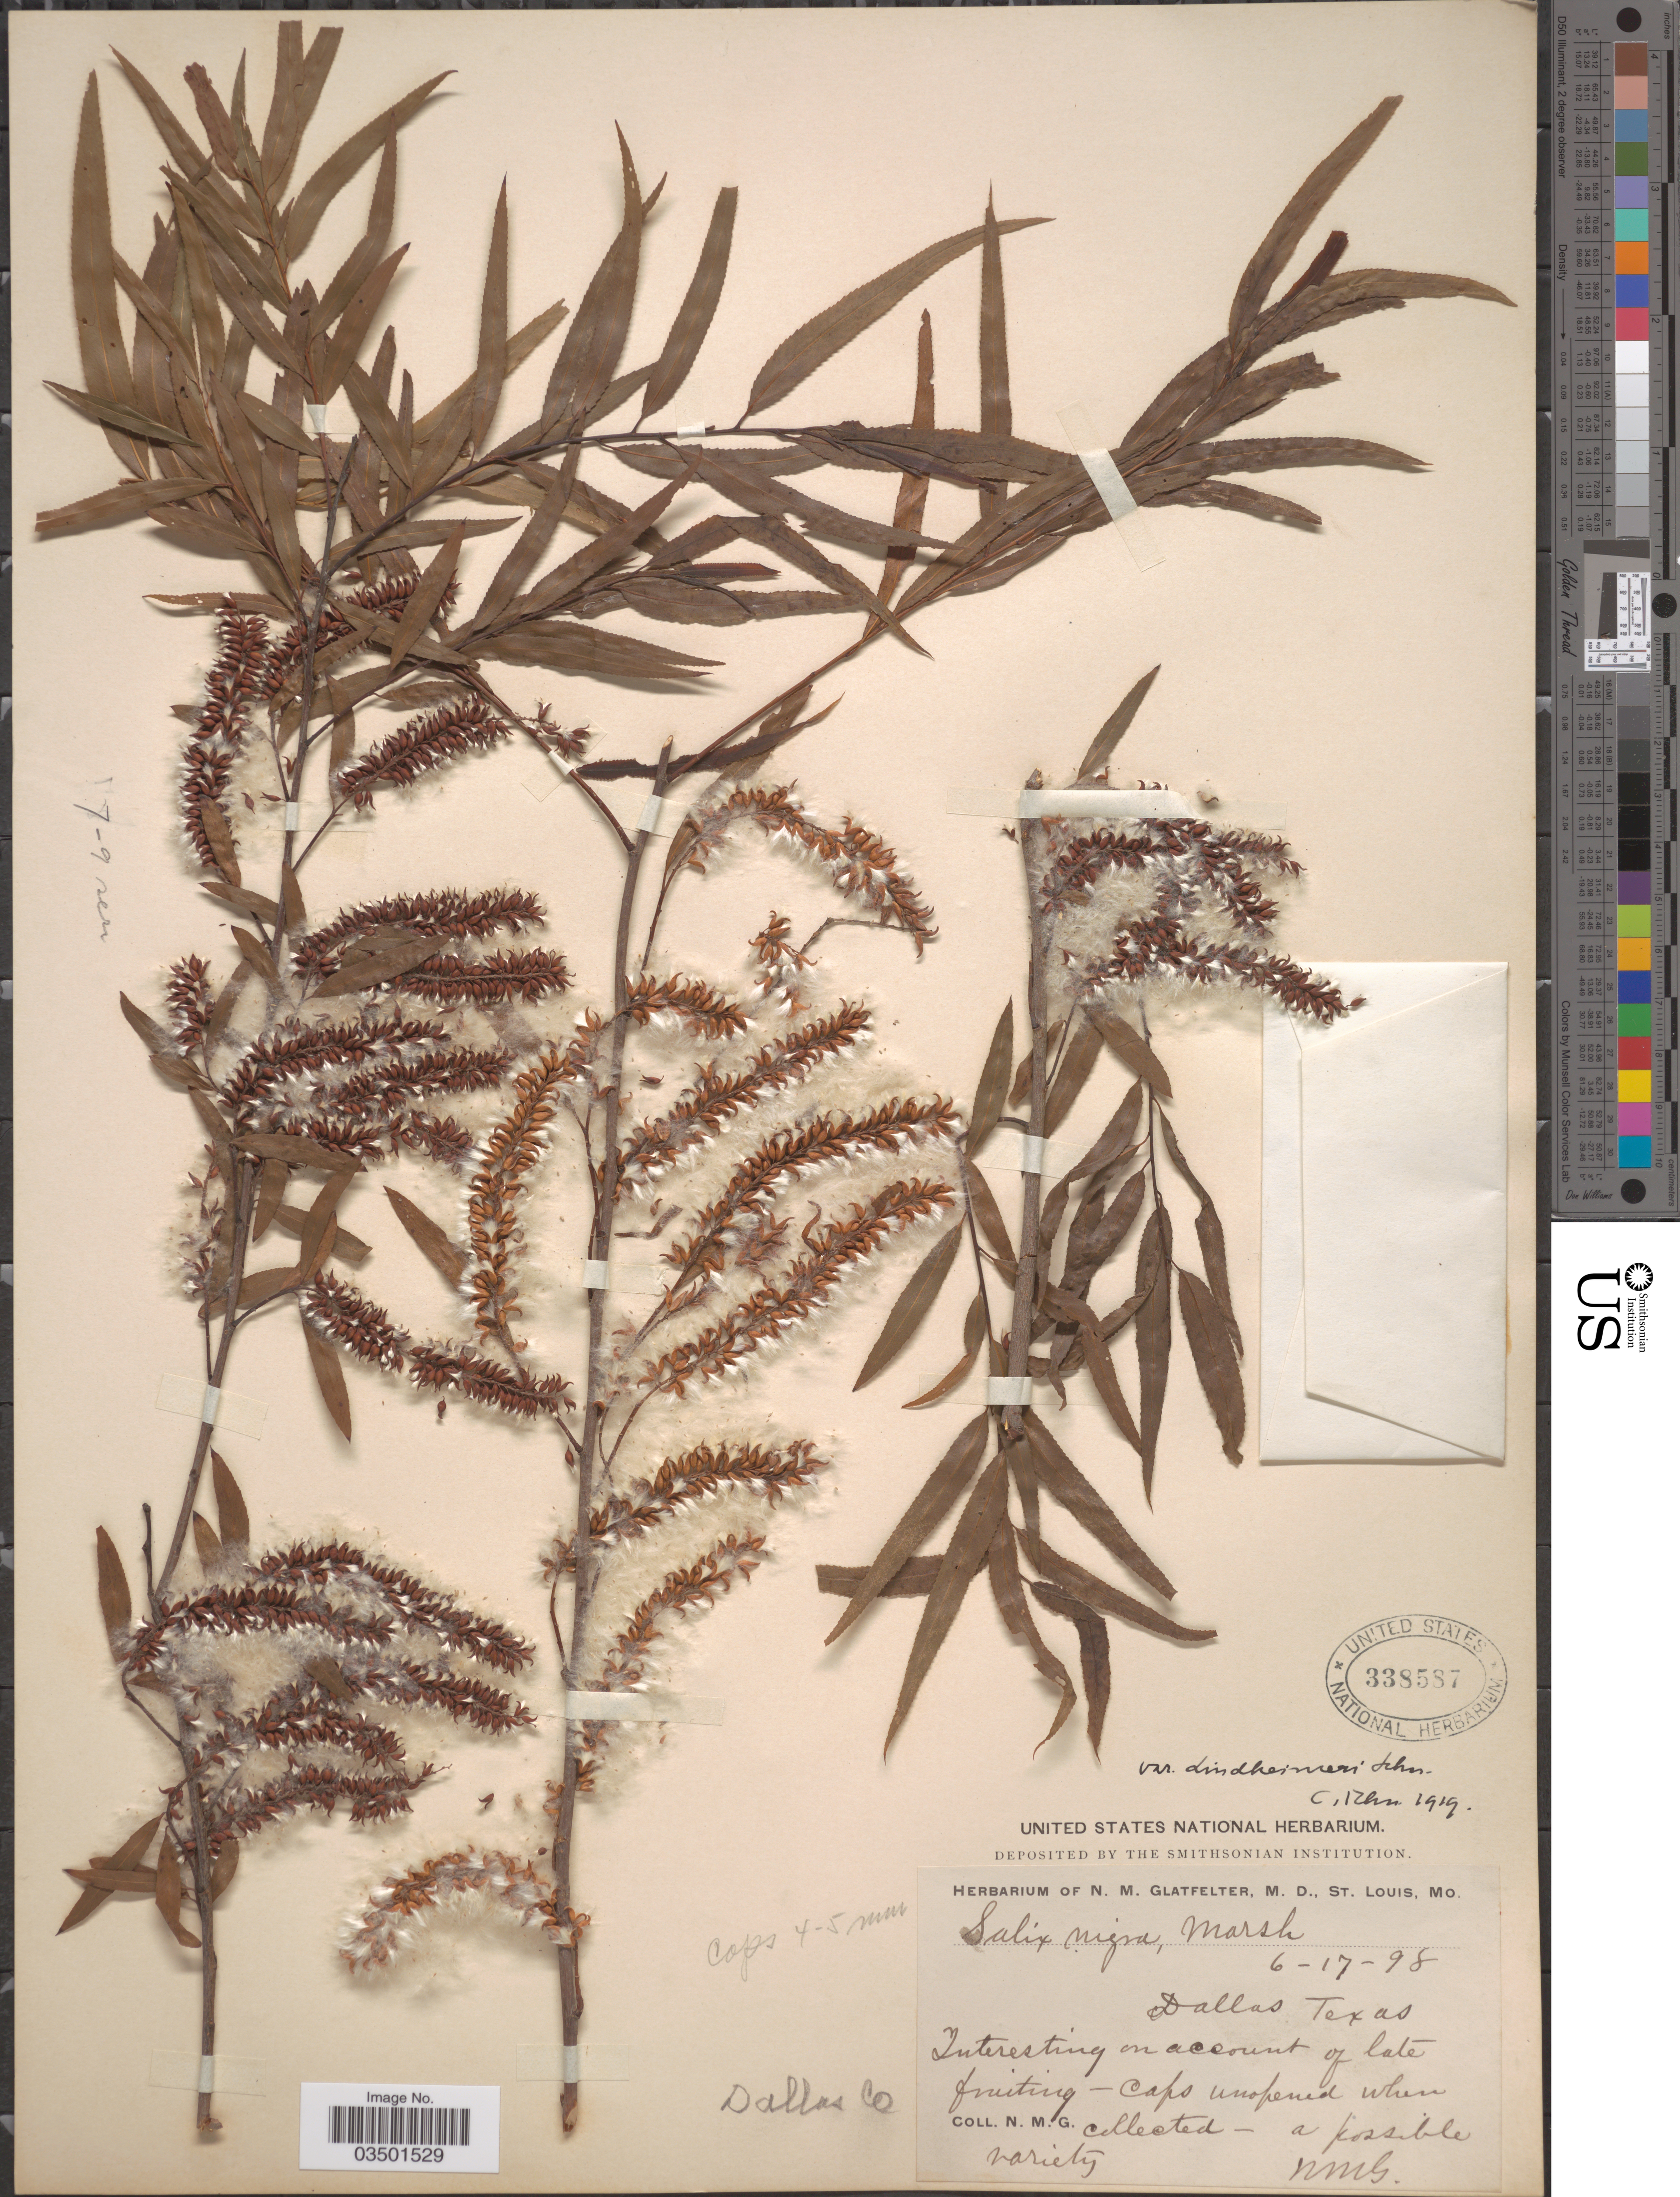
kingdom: Plantae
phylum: Tracheophyta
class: Magnoliopsida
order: Malpighiales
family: Salicaceae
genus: Salix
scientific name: Salix nigra var. lindheimeri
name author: C.K. Schneid.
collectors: N. M. Glatfelter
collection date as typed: Transcribed d/m/y: 17/6/98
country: United States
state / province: Texas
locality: Dallas Co.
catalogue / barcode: US 338587